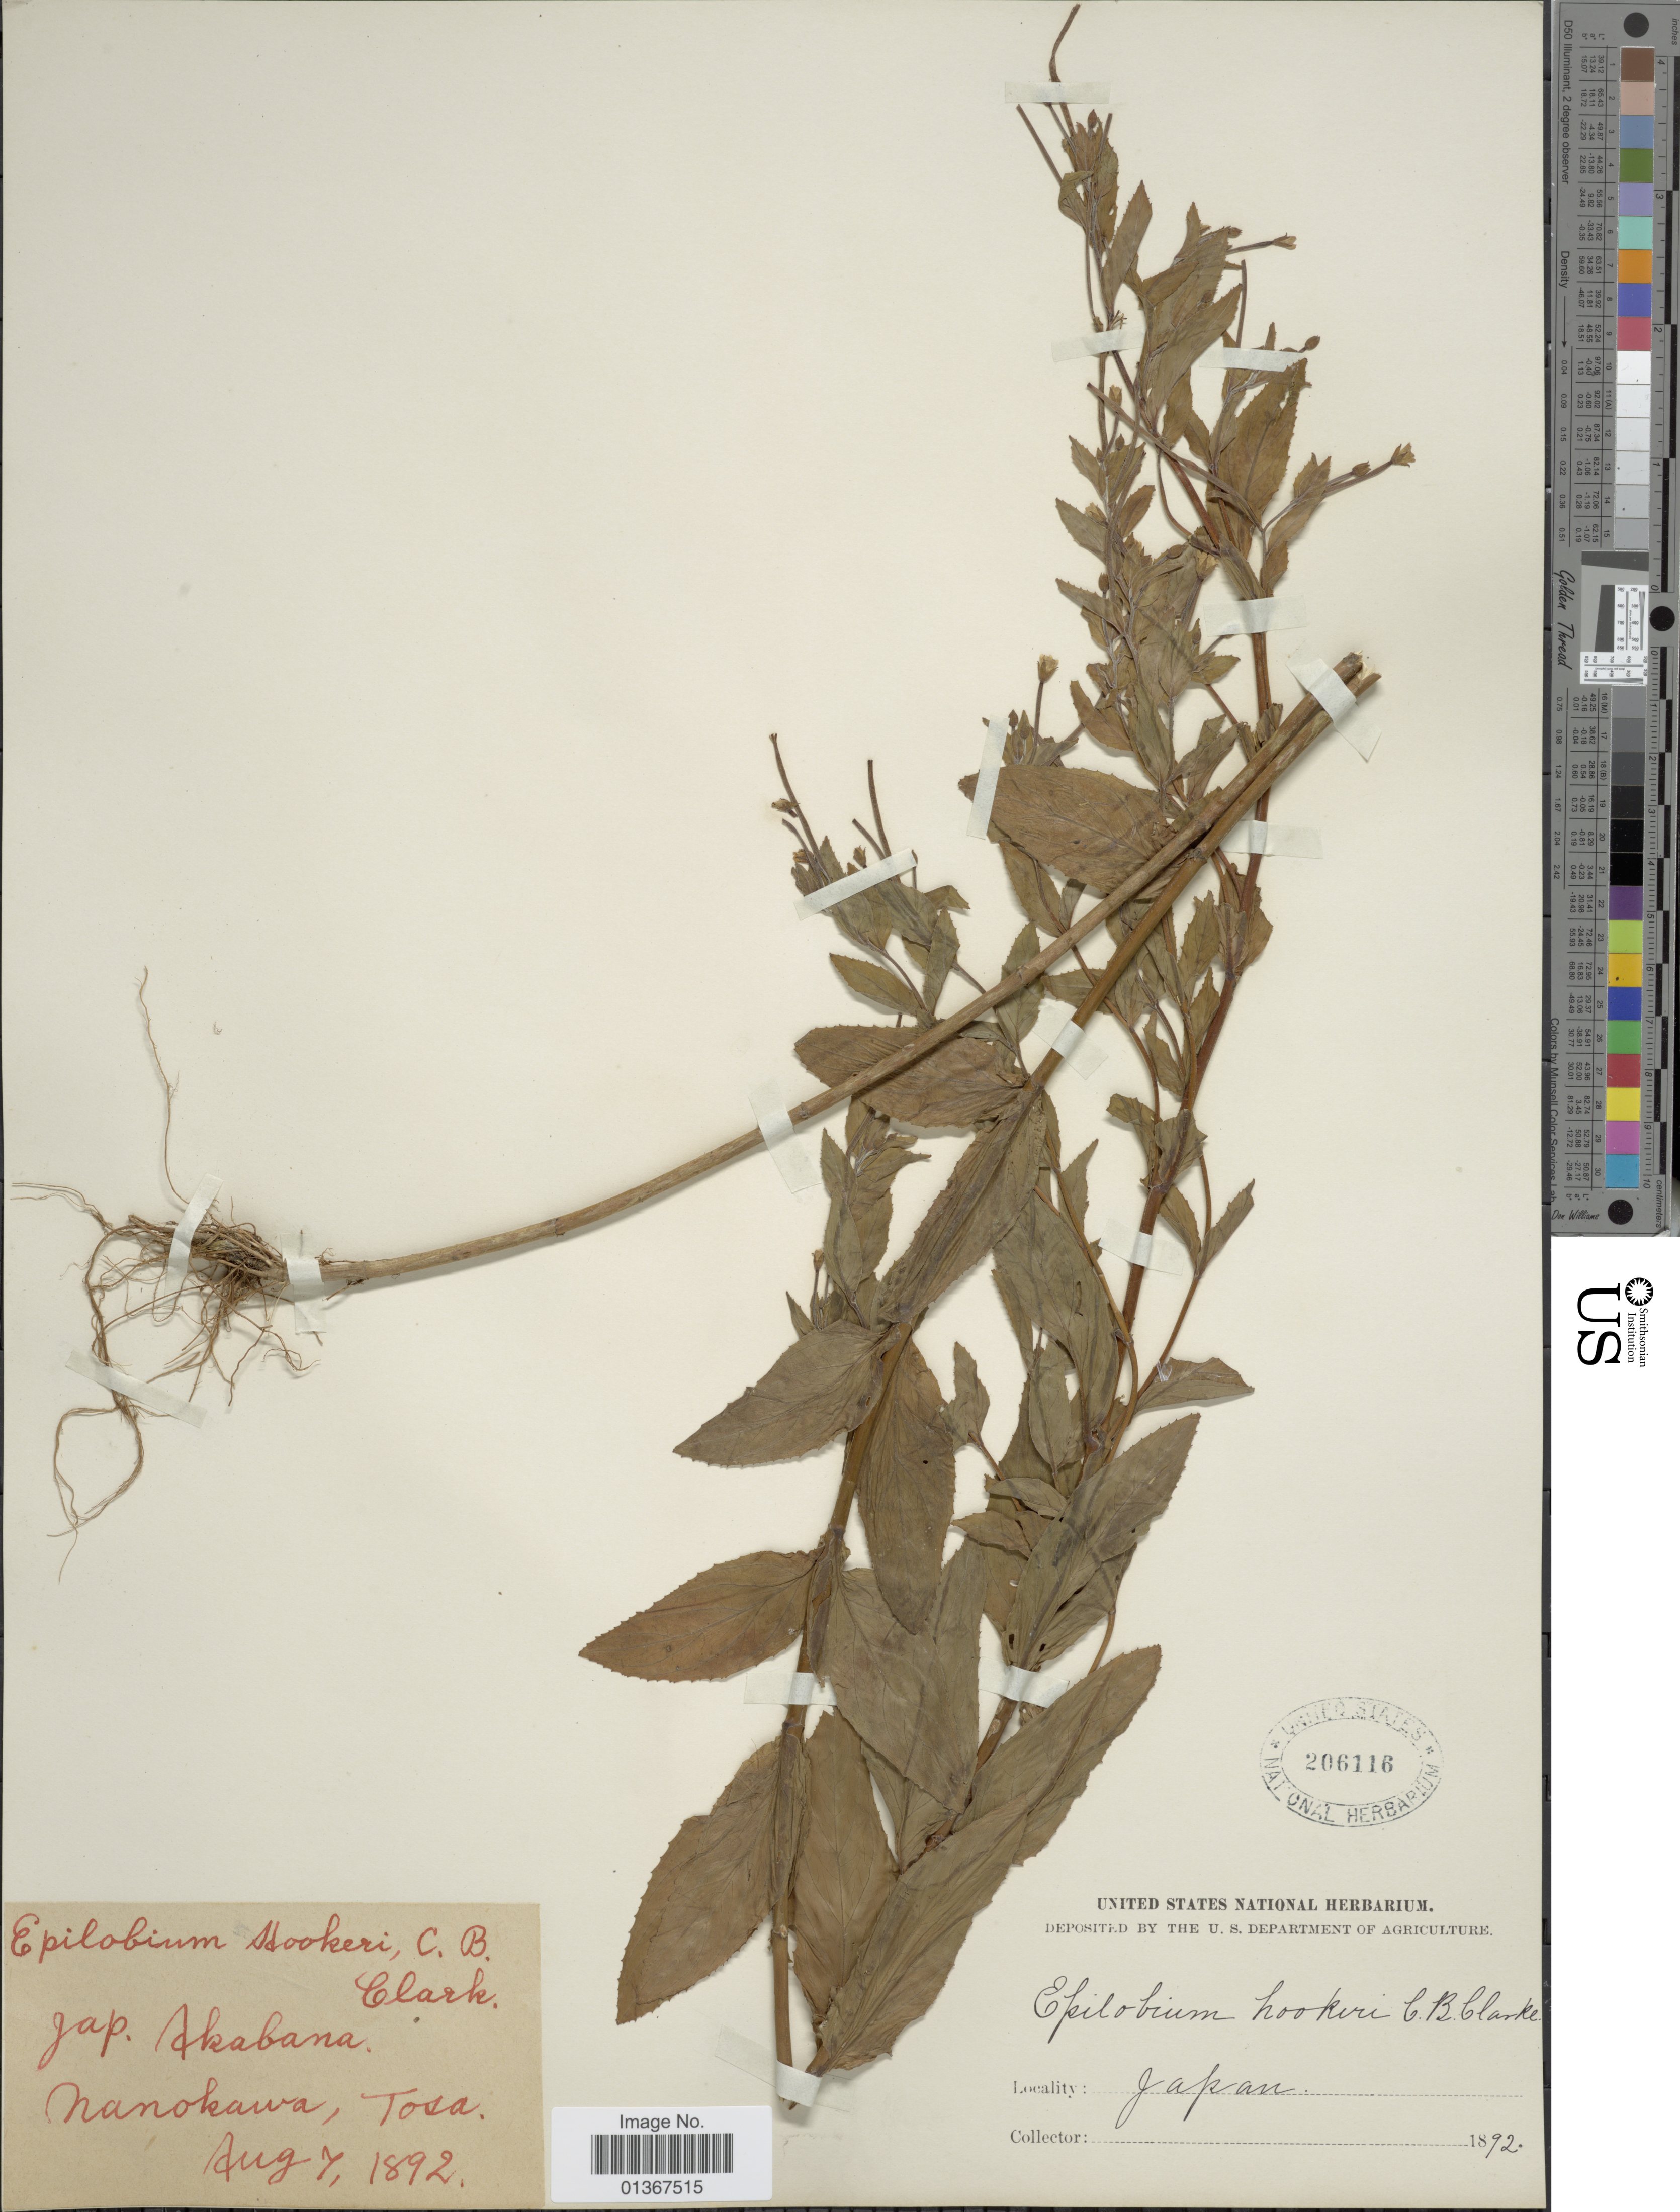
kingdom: Plantae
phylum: Tracheophyta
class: Magnoliopsida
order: Myrtales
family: Onagraceae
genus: Epilobium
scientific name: Epilobium pyrricholophum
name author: Franch. & Sav.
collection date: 1892-08-07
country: Japan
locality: Akabana. Nanokawa, Tosa.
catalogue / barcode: US 206116